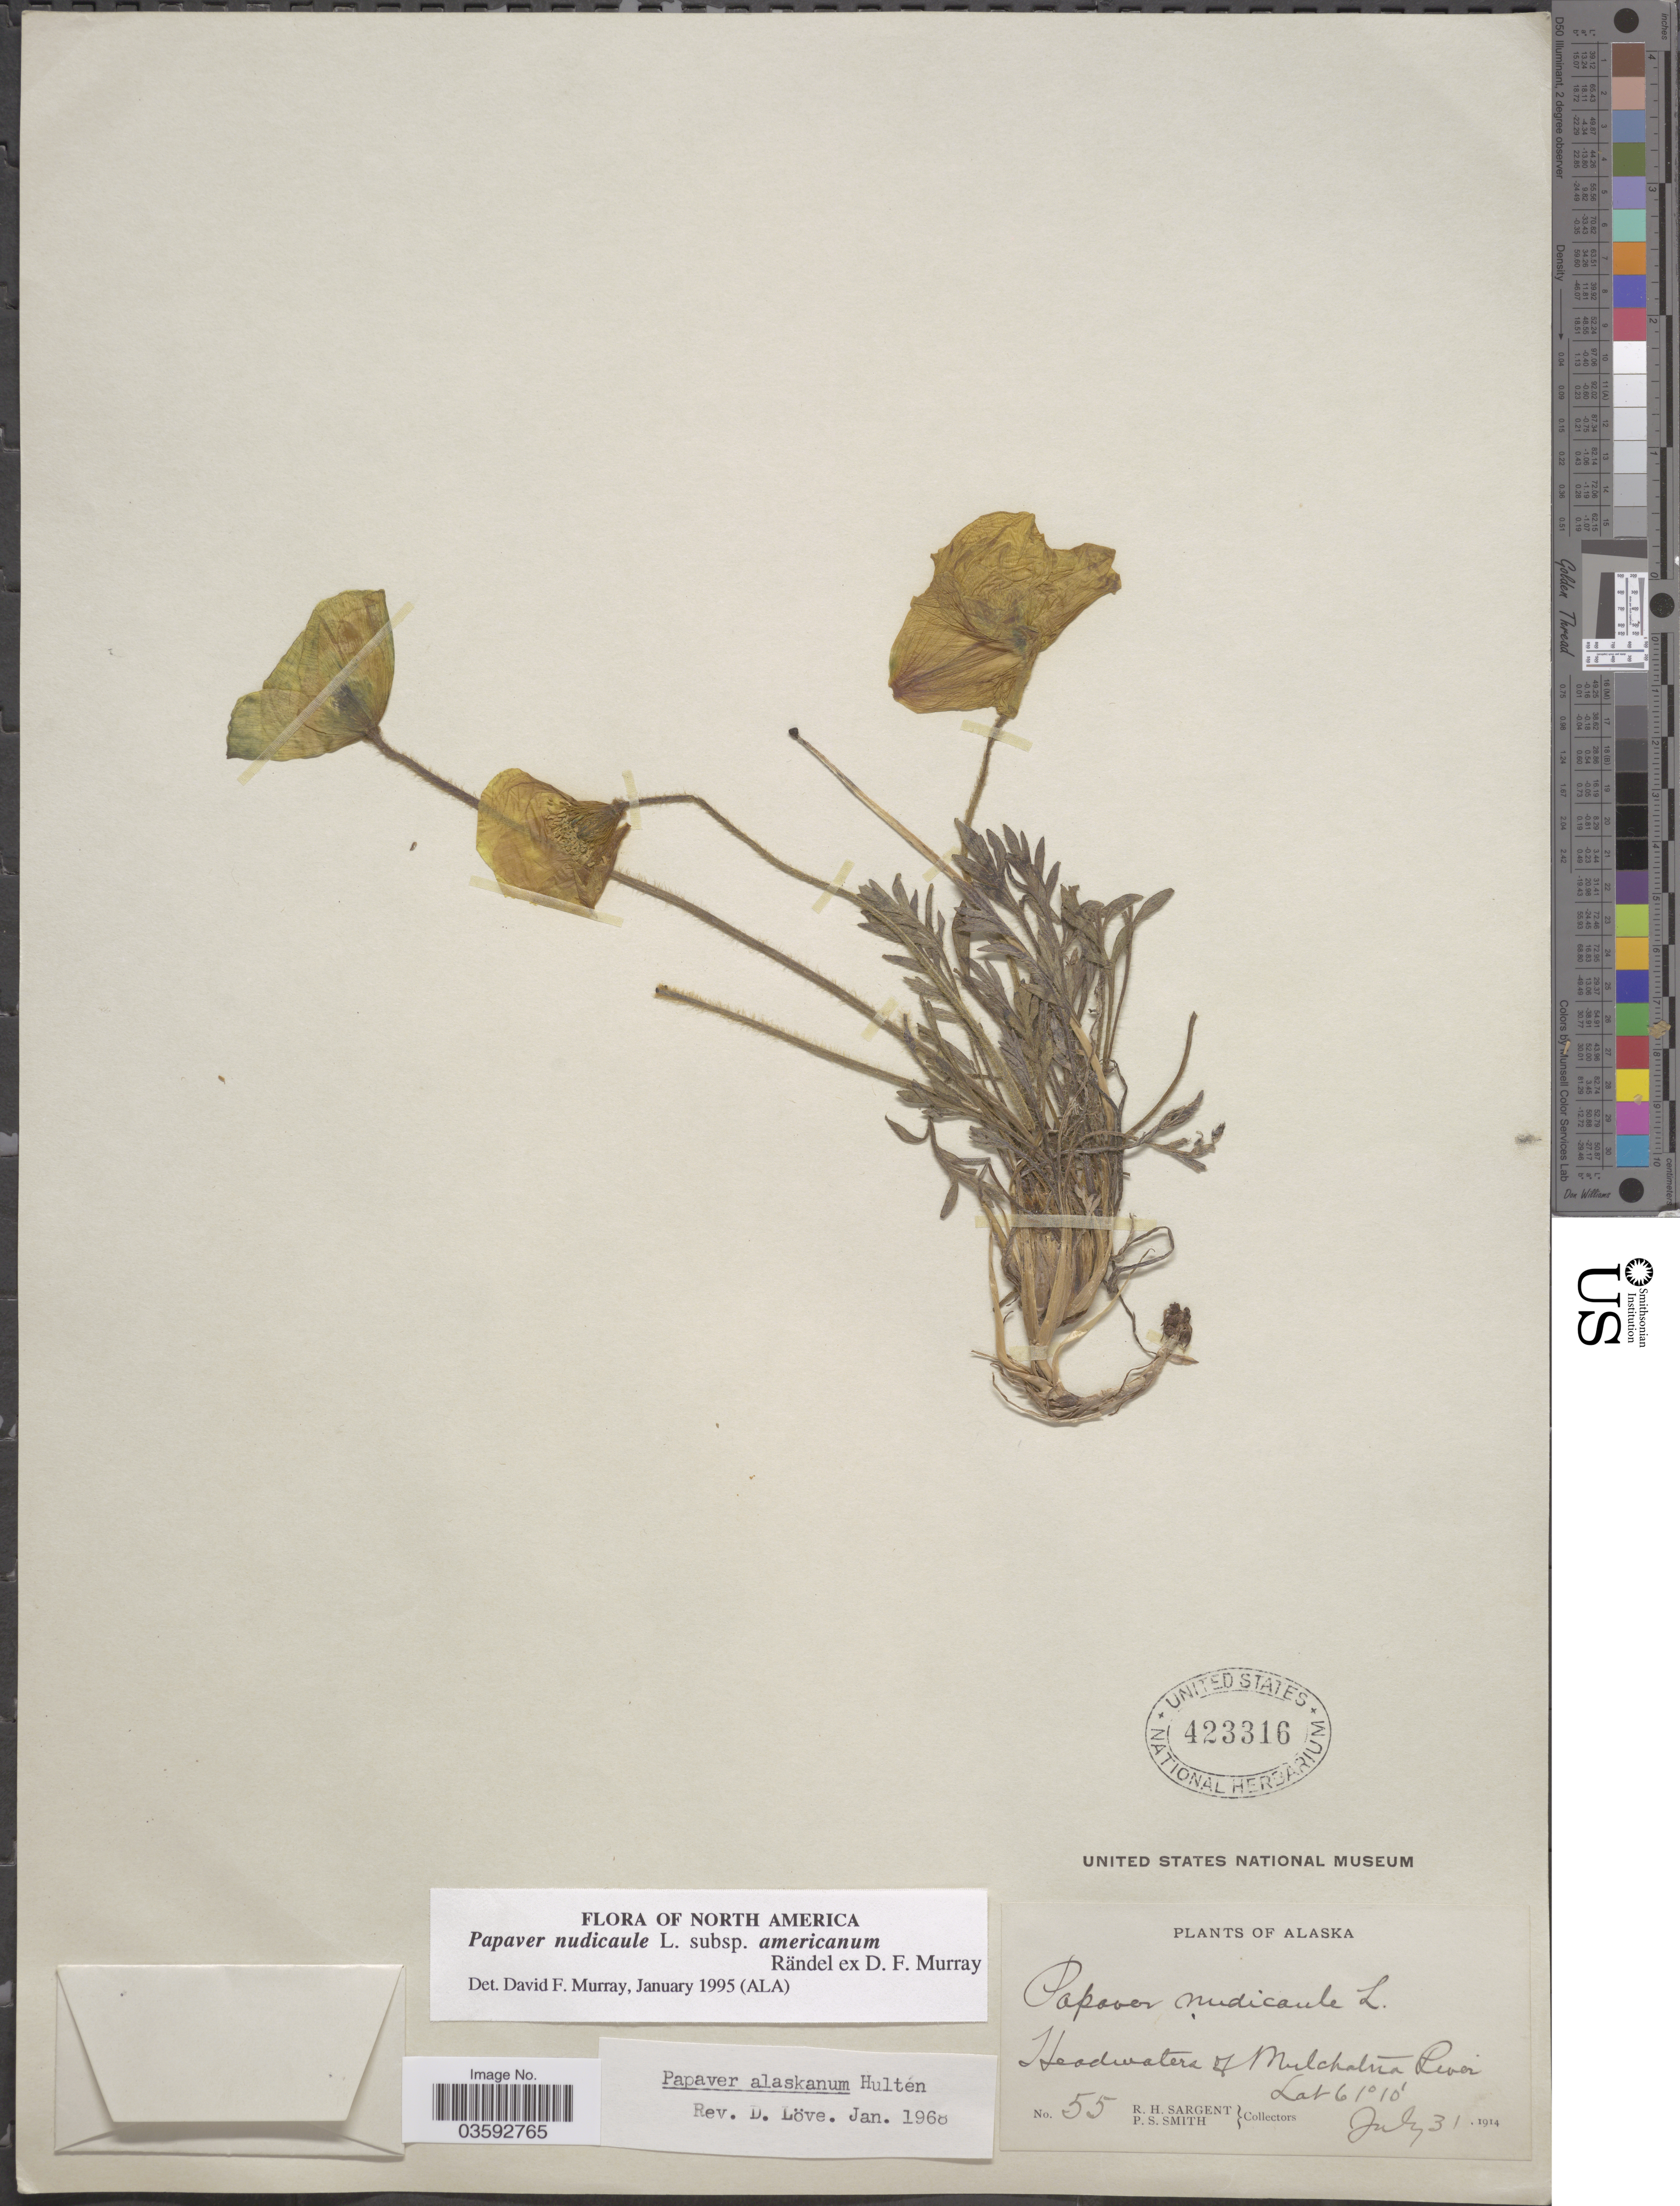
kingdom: Plantae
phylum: Tracheophyta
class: Magnoliopsida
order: Ranunculales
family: Papaveraceae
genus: Papaver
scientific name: Papaver nudicaule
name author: L.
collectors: R. Sargent & P. Smith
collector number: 55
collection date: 1914-07-31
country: United States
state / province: Alaska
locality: Headwaters of Mulchatna River.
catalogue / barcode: US 423316